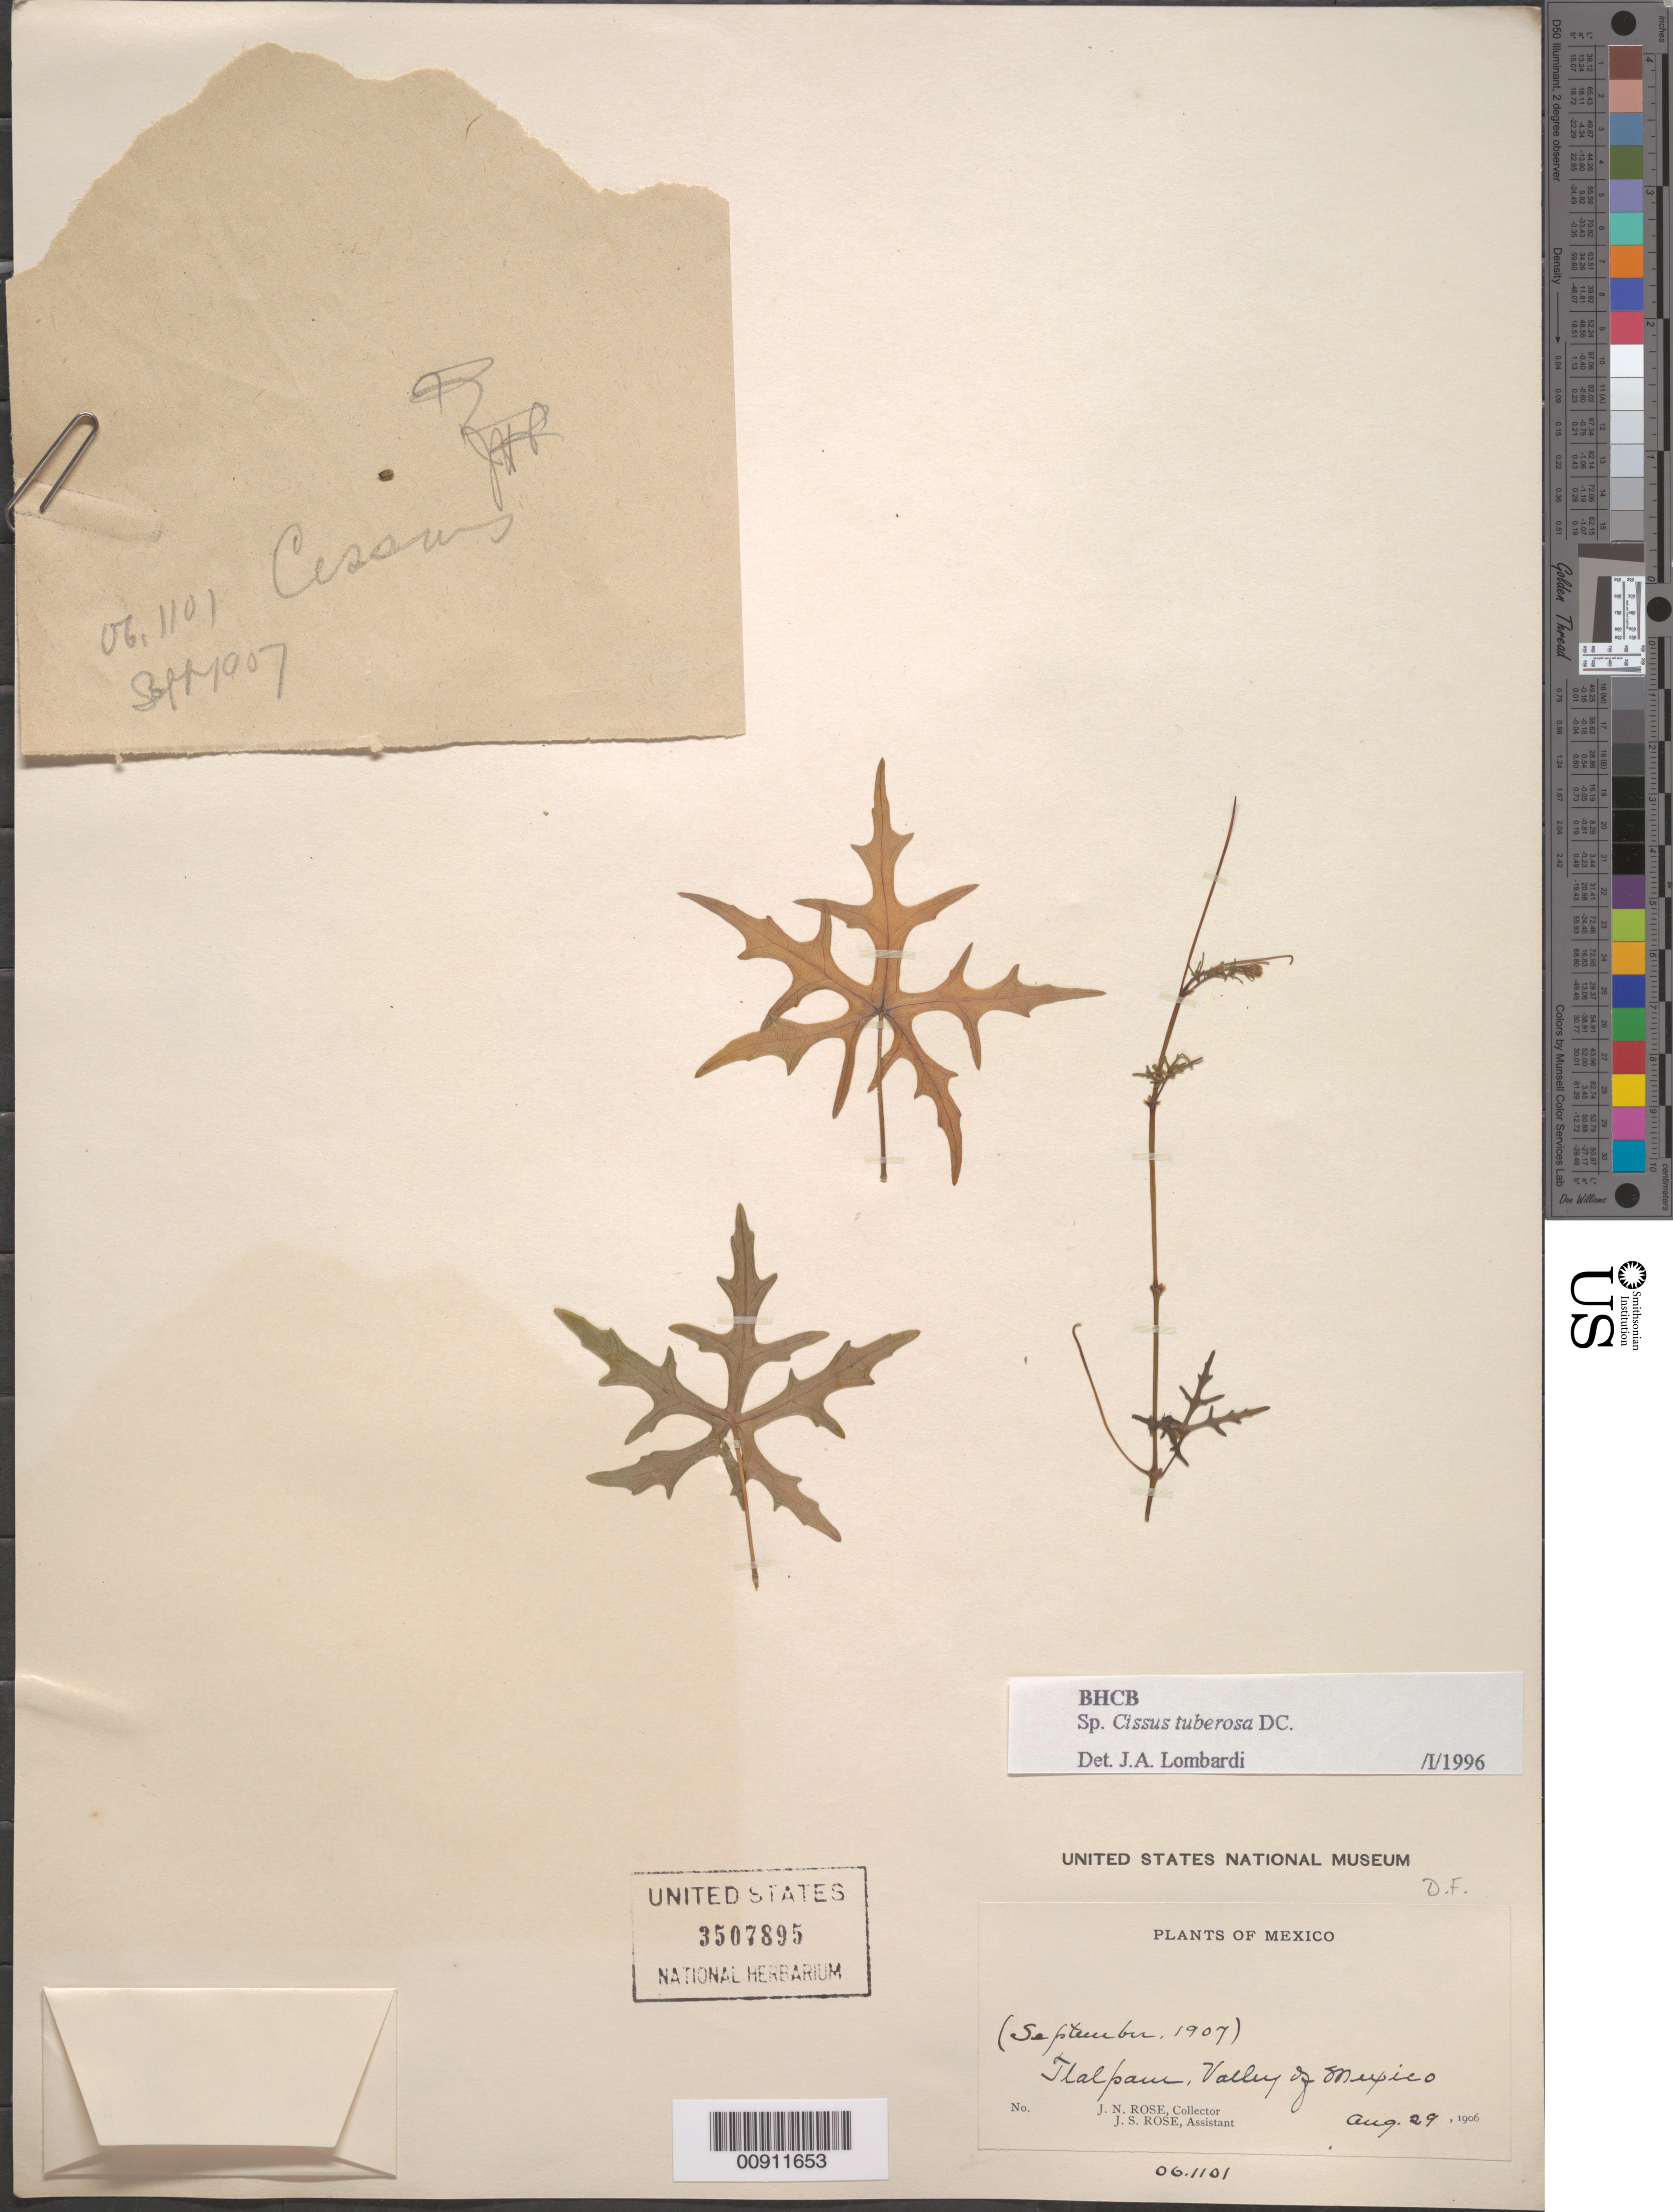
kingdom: Plantae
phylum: Tracheophyta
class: Magnoliopsida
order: Vitales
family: Vitaceae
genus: Cissus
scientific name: Cissus tuberosa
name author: Moc. & Sessé ex DC.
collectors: J. N. Rose & J. S. Rose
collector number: Green House No. 06.1101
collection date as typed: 29 Aug 1906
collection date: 1906-08-29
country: Mexico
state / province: Distrito Federal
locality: Tlalpam, Valley of México.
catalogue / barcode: US 3507895